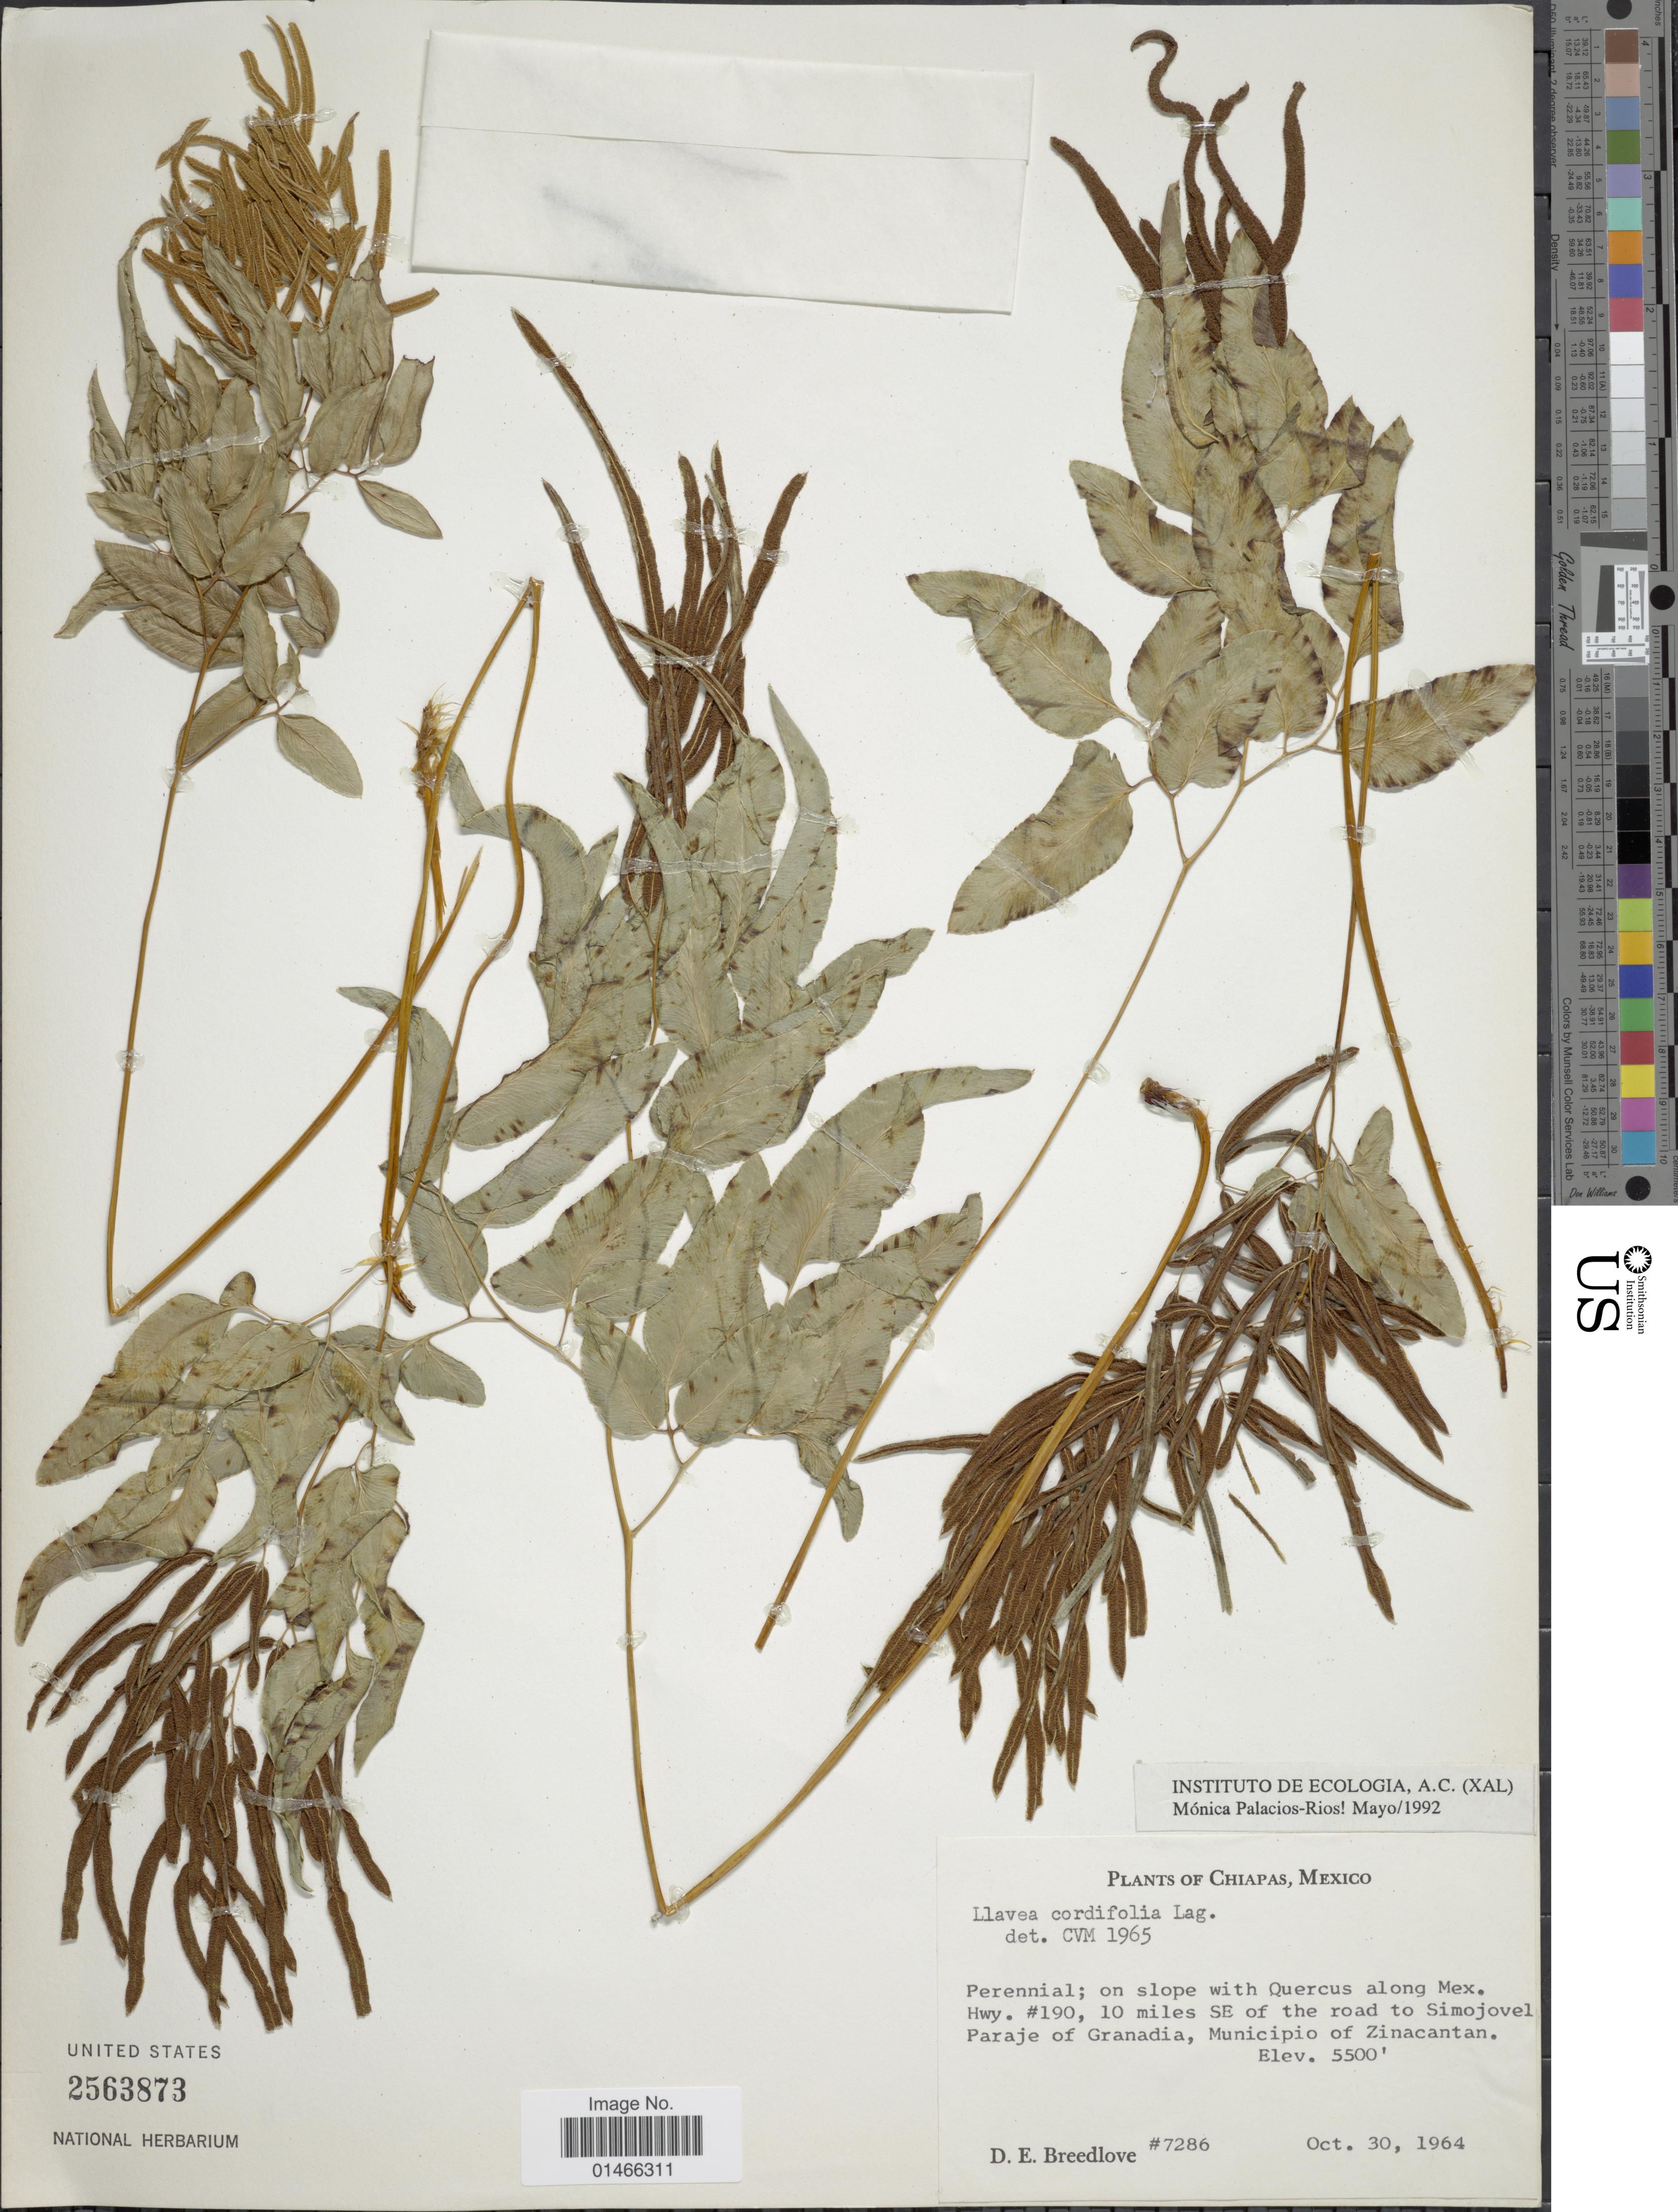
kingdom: Plantae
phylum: Tracheophyta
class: Polypodiopsida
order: Polypodiales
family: Pteridaceae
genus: Llavea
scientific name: Llavea cordifolia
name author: Lag.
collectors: D. E. Breedlove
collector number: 7286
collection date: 1964-10-30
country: Mexico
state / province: Chiapas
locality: Perennial; on slope with Quercus along Mex. Hwy. #190, 10 miles SE of the road to Simojovel Paraje of Granadia, Municipio of Zinacantan.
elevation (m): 1676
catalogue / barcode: US 2563873